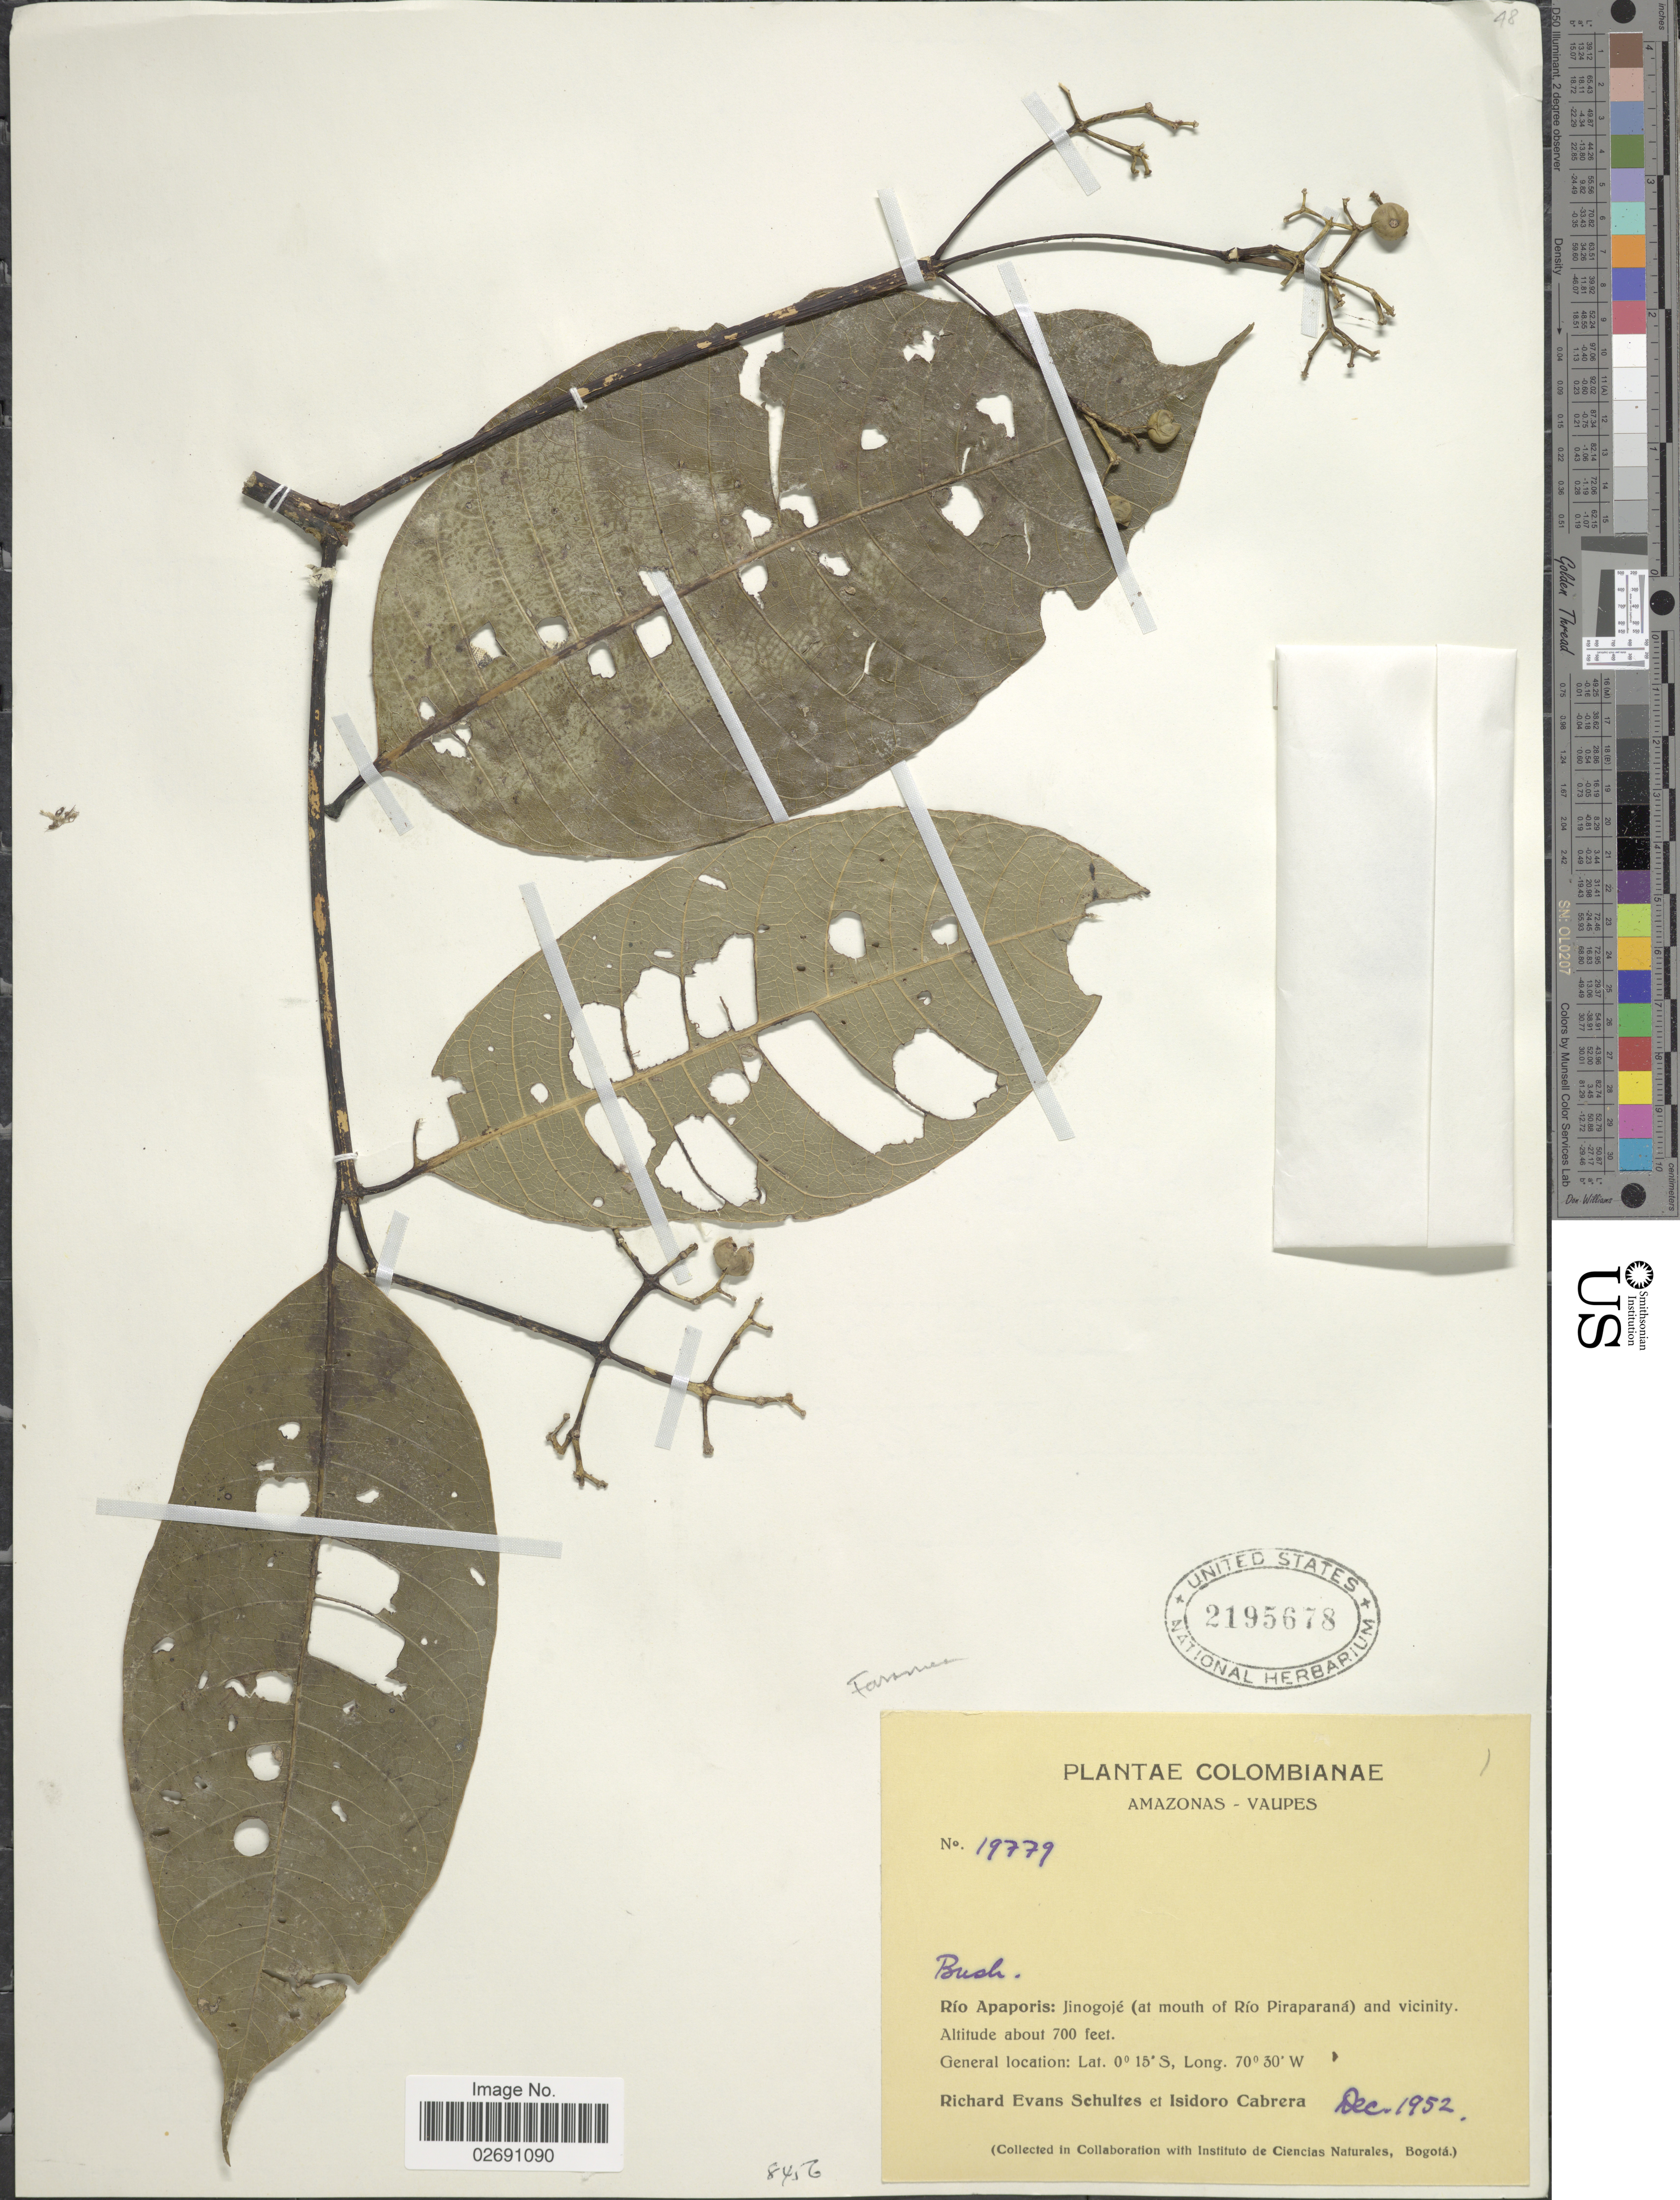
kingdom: Plantae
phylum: Tracheophyta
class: Magnoliopsida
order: Gentianales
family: Rubiaceae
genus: Faramea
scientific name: Faramea sp.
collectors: R. E. Schultes & I. Cabrera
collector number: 19779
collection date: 1952-12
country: Colombia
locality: Amazonas-Vaupes, Rio Apaporis: Jinogoje (at mouth of Rio Piraparana) and vicinity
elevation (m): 213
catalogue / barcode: US 2195678